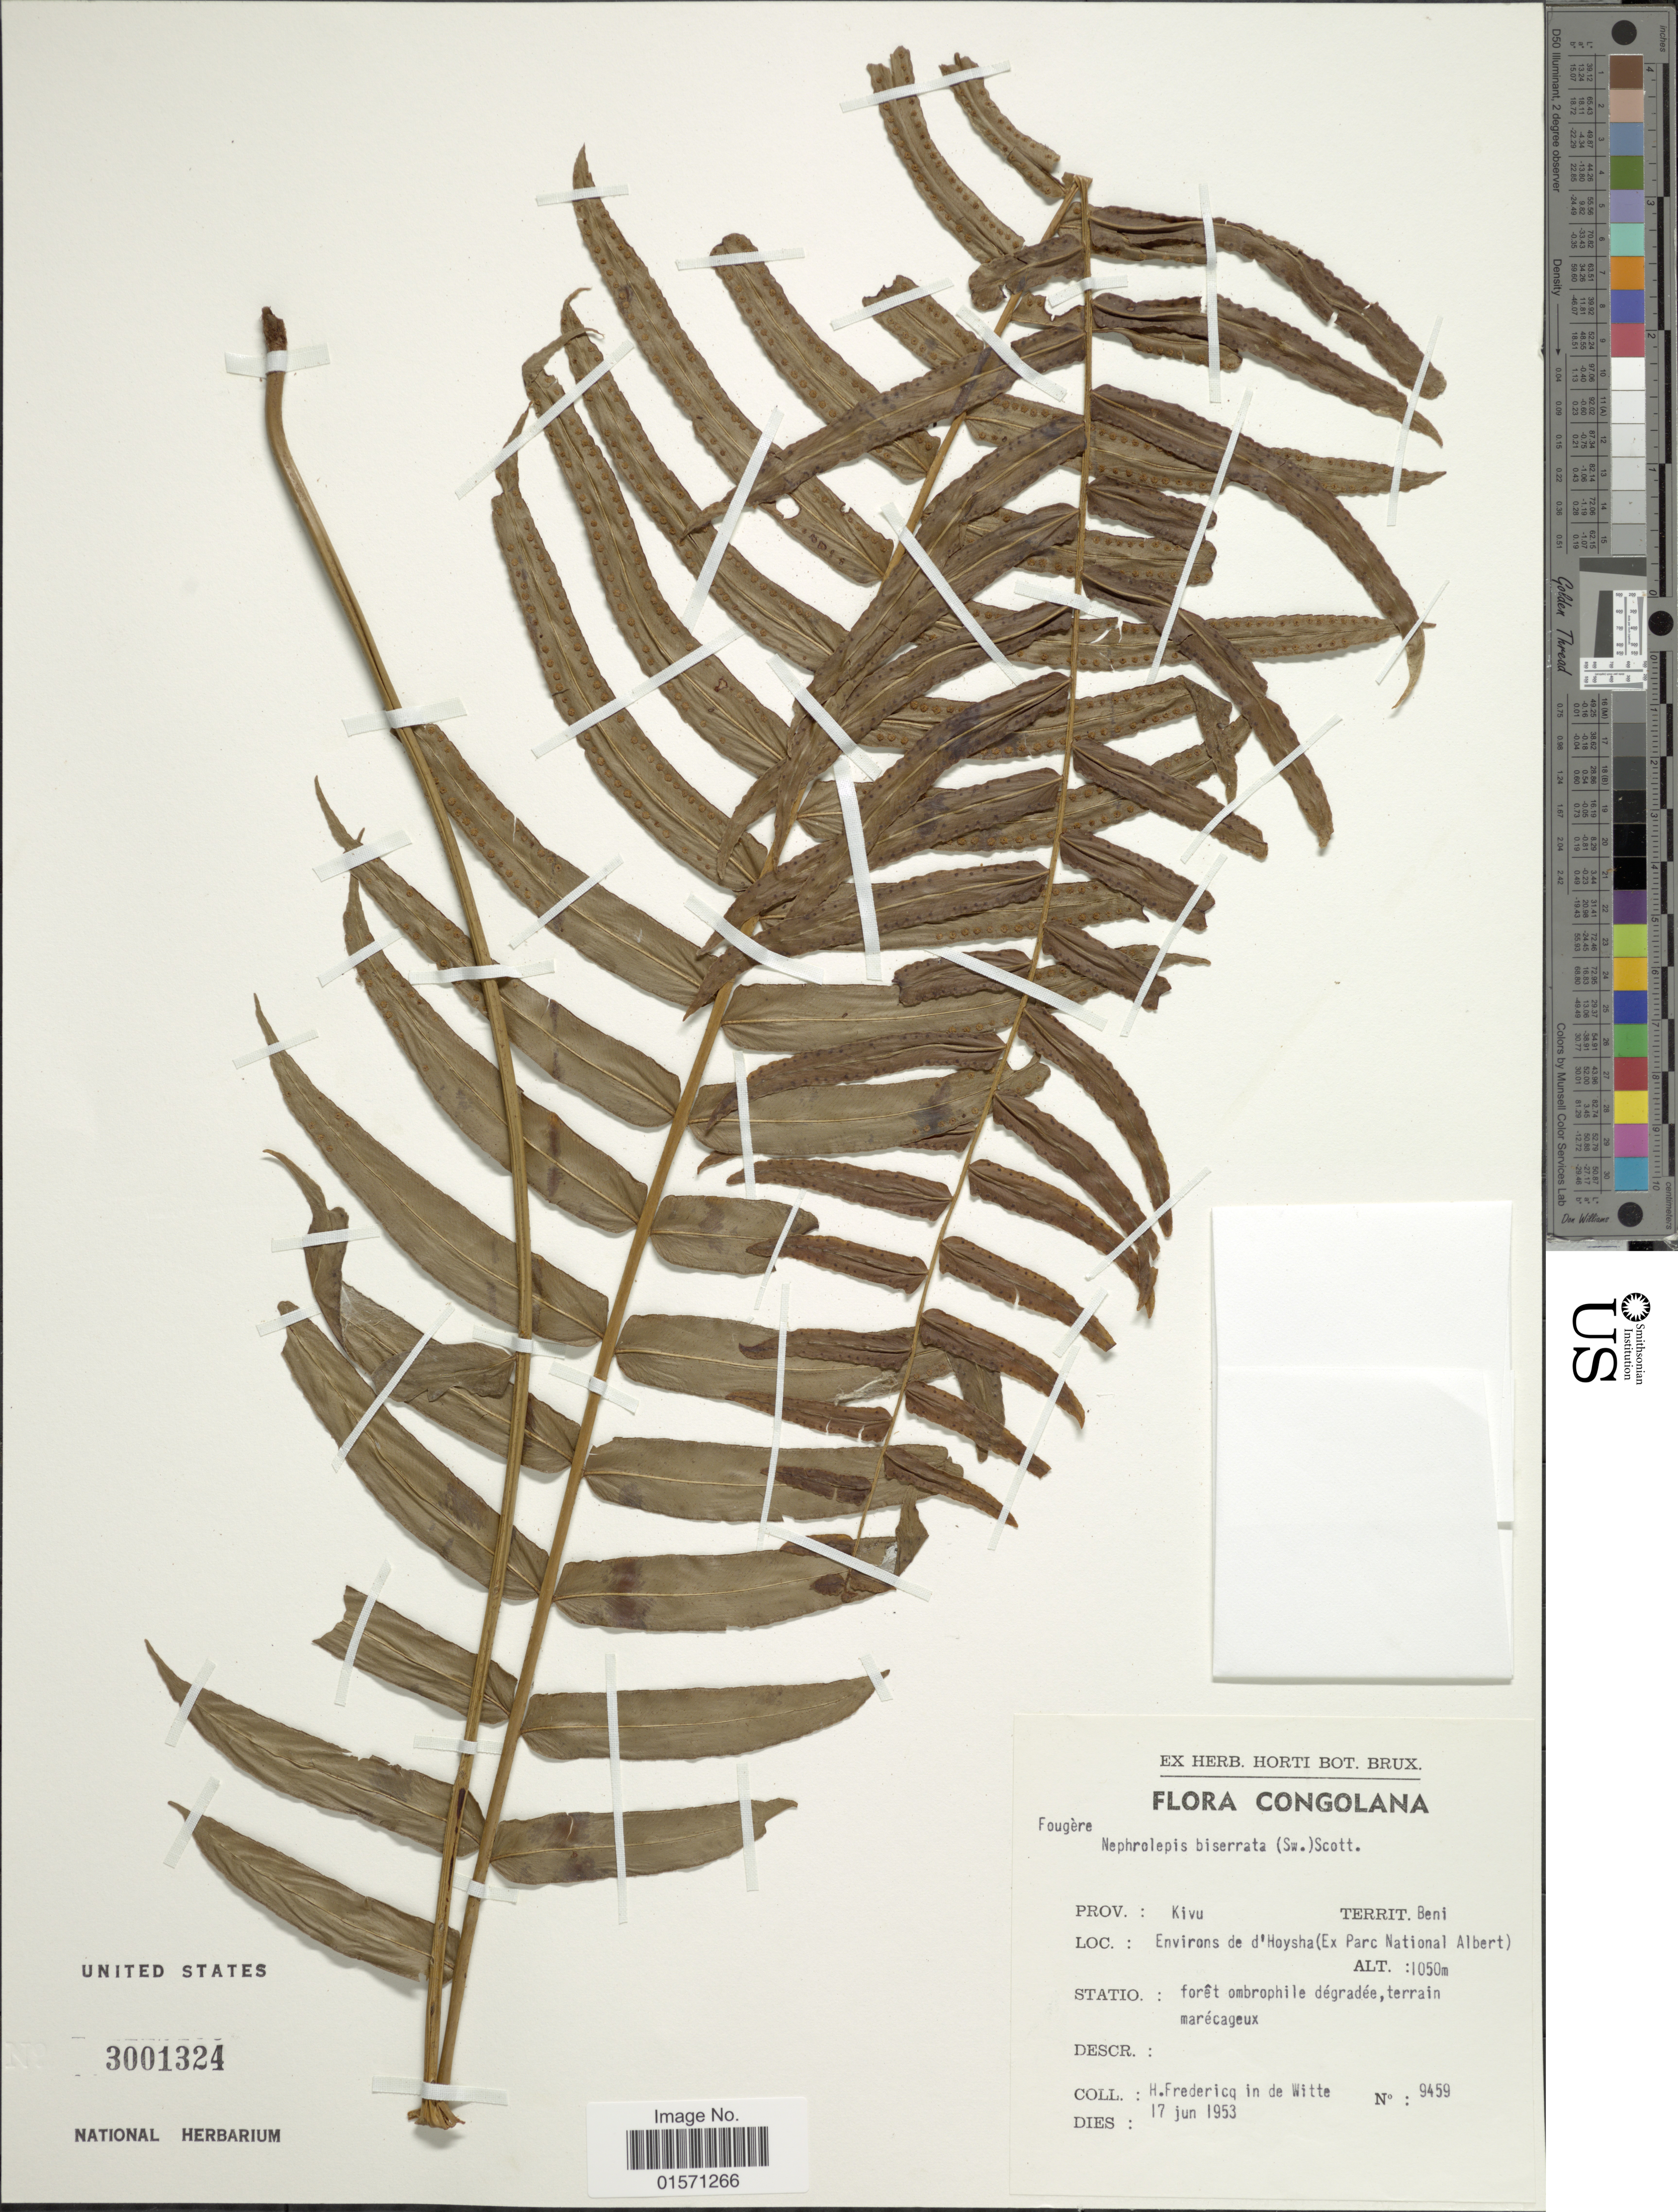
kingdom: Plantae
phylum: Tracheophyta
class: Polypodiopsida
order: Polypodiales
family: Nephrolepidaceae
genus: Nephrolepis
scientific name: Nephrolepis biserrata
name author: (Sw.) Schott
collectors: H. in de Witte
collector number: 9459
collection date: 1953-06-17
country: Congo, Democratic Republic of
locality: Congolana. Prov.: Kivu. Territ. Beni. Evirons de d'Hoysha (Ex parc National Albert). Statio.: forêt ombrophile dégradée, terrain marécageux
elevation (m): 1050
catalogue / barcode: US 3001324